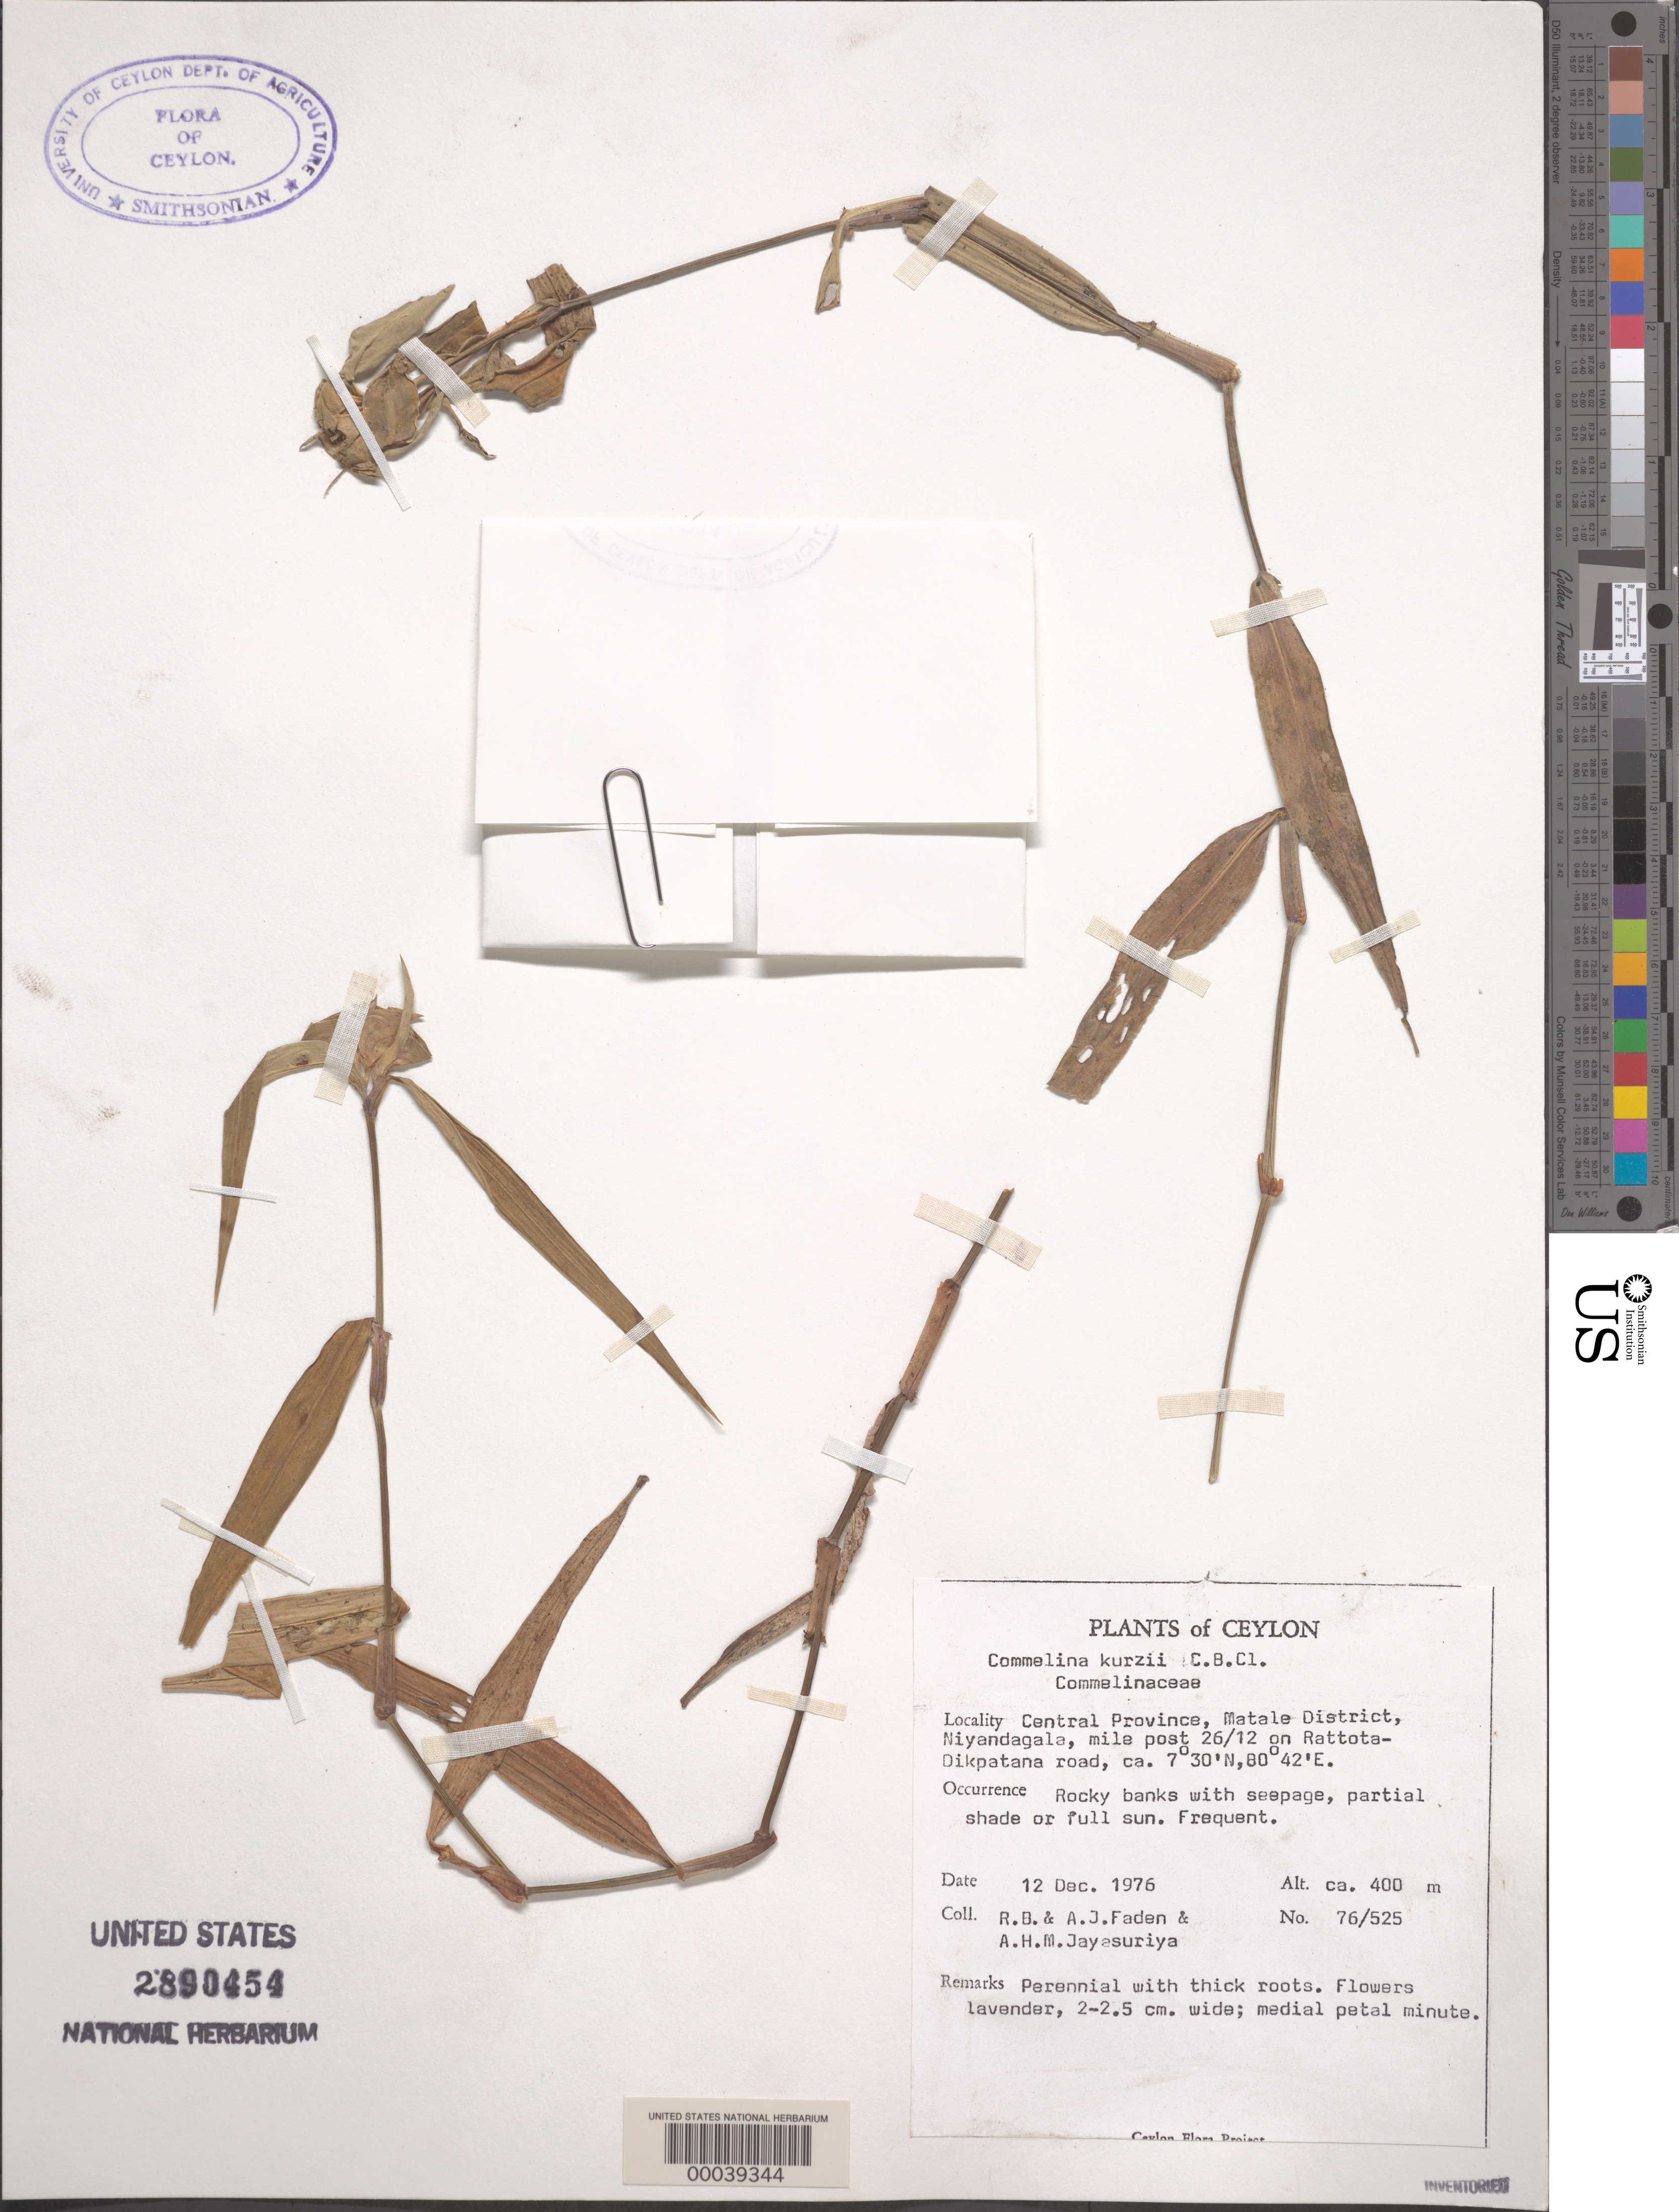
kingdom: Plantae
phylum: Tracheophyta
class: Liliopsida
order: Commelinales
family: Commelinaceae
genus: Commelina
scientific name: Commelina kurzii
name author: C.B. Clarke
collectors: R. B. Faden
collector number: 76/525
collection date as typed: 12 Dec 1976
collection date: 1976-12-12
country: Sri Lanka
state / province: Central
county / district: Matale Dist.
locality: Niyandagala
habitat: Rocky banks with seepage, partial or full sun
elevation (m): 400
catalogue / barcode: US 2890454